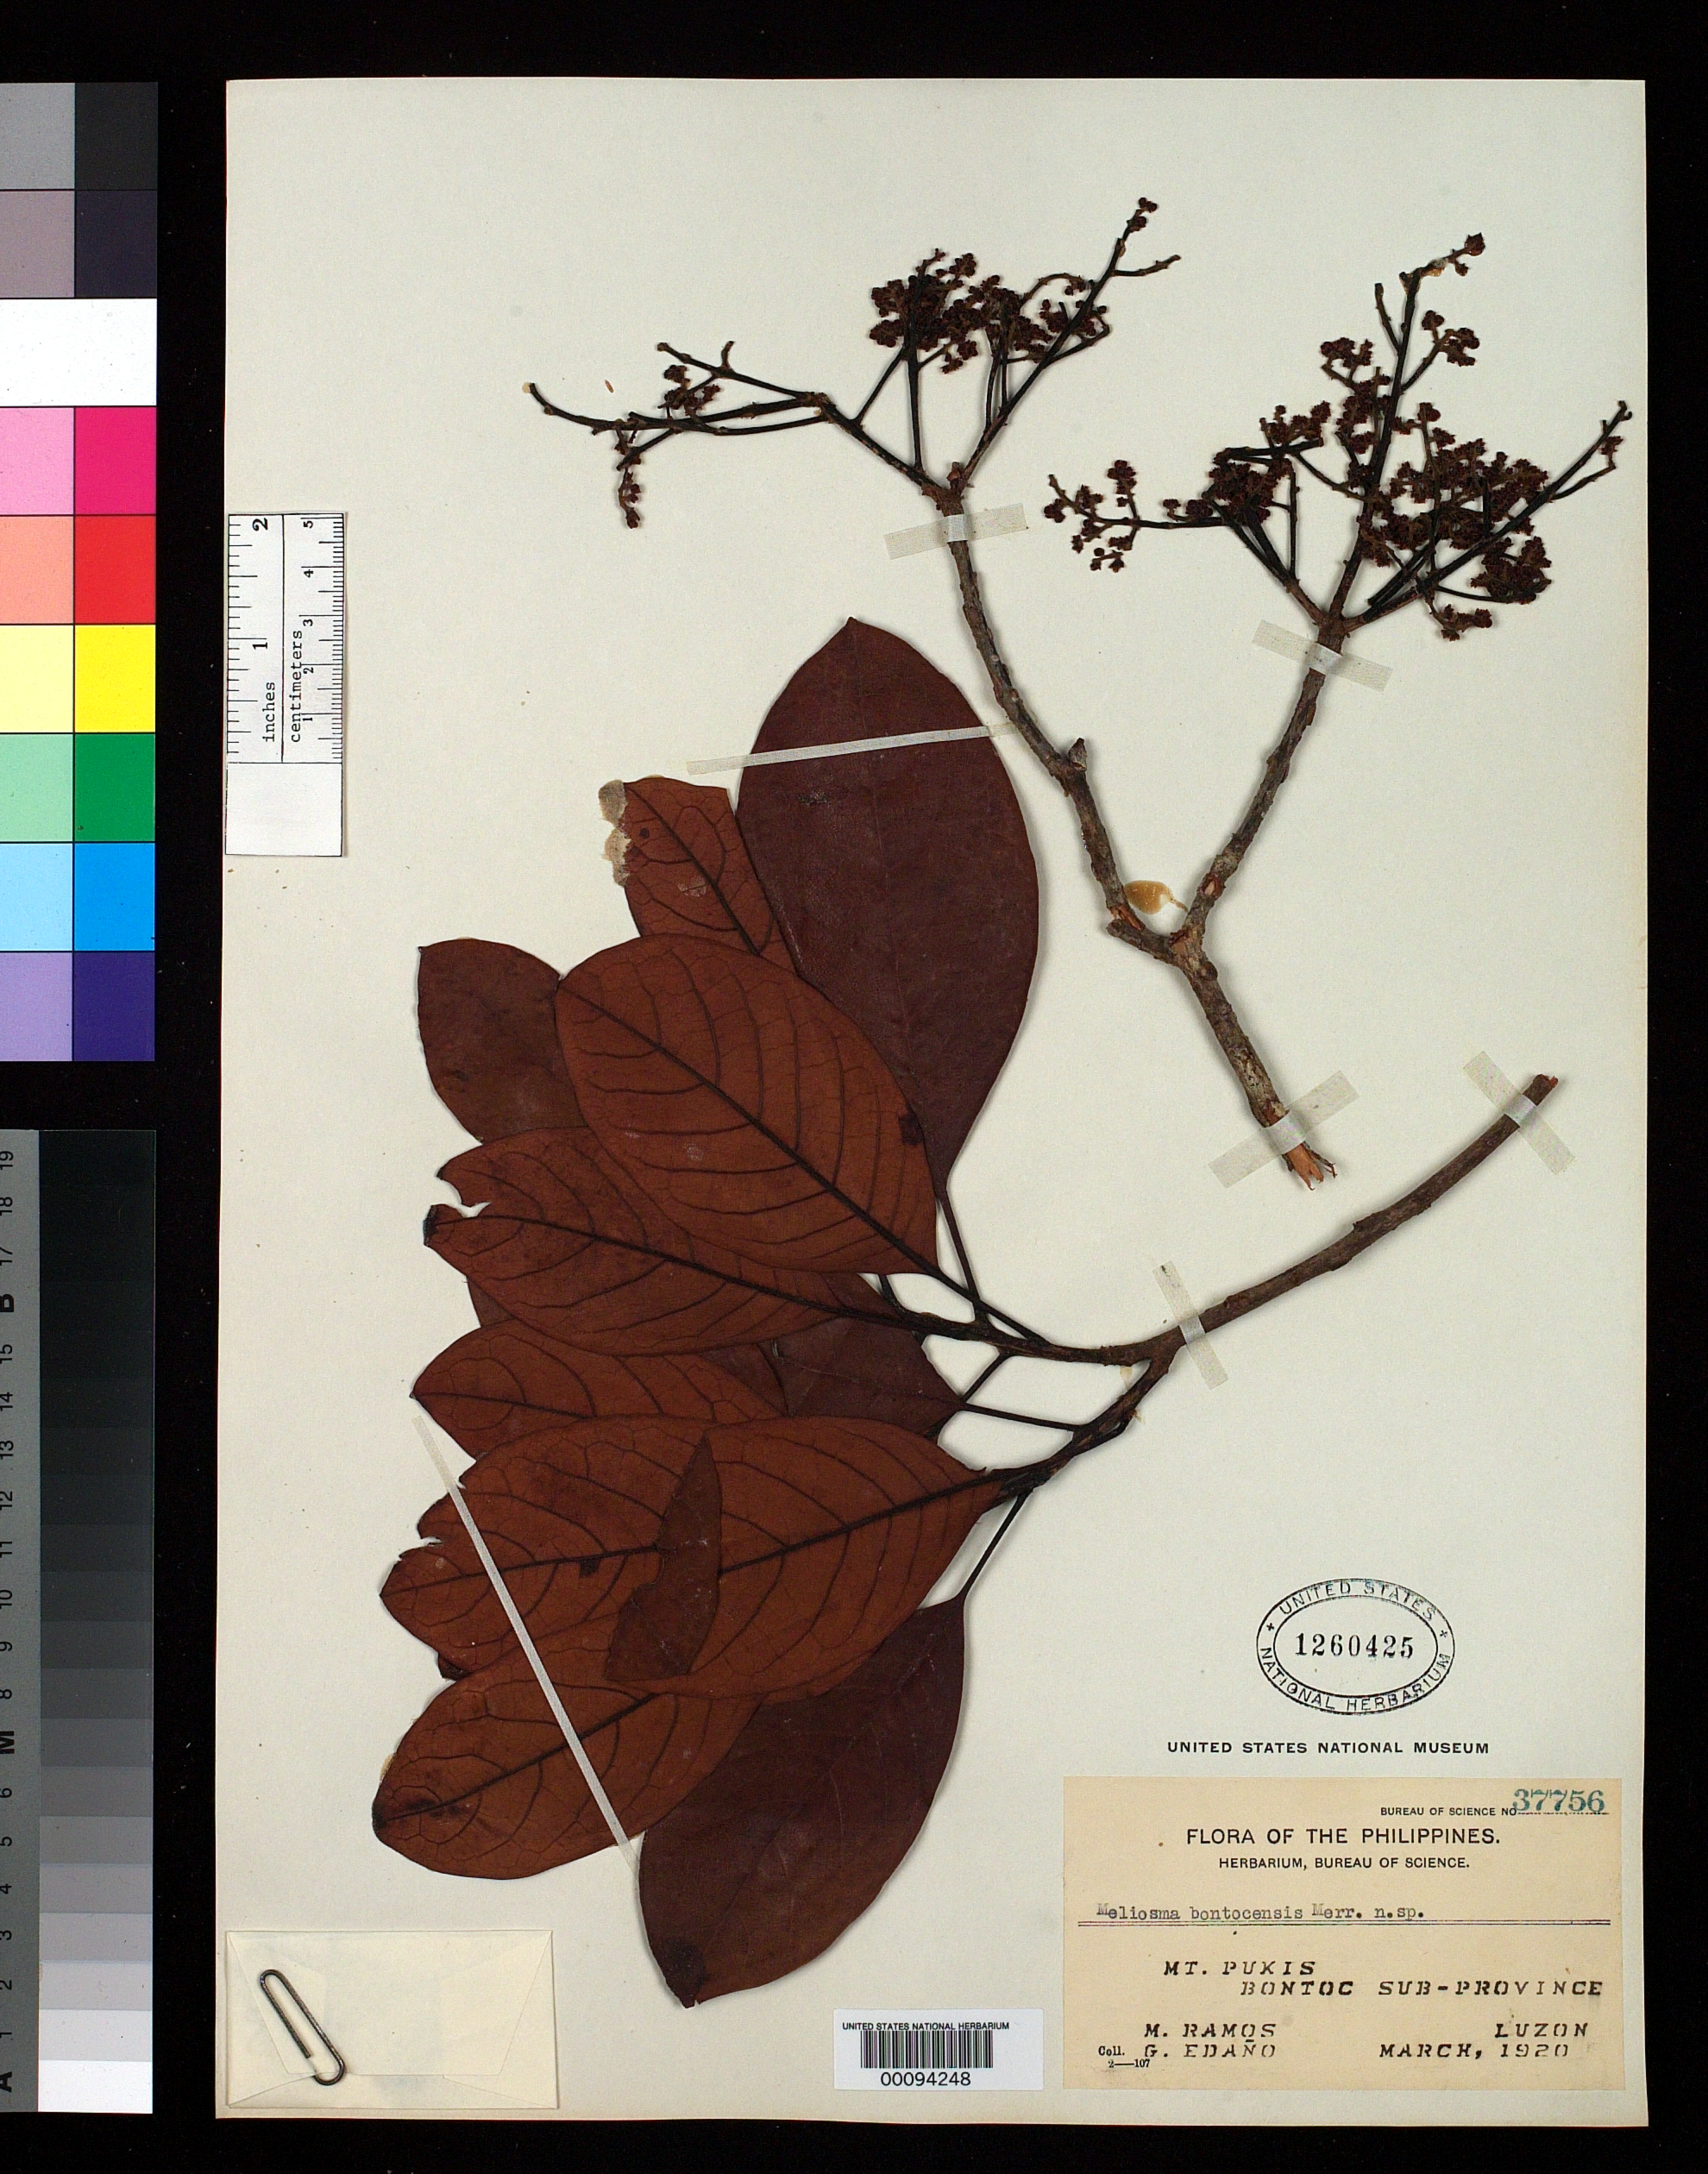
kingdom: Plantae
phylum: Tracheophyta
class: Magnoliopsida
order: Proteales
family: Sabiaceae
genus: Meliosma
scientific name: Meliosma bontocensis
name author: Merr.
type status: Isotype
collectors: M. Ramos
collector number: Bur. Sci. 37756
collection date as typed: Mar 1920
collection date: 1920-03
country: Philippines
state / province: Cordillera (Administrative Region)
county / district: Mountain province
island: Luzon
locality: Mt. Pukis, Bontoc Subprov.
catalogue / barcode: US 1260425